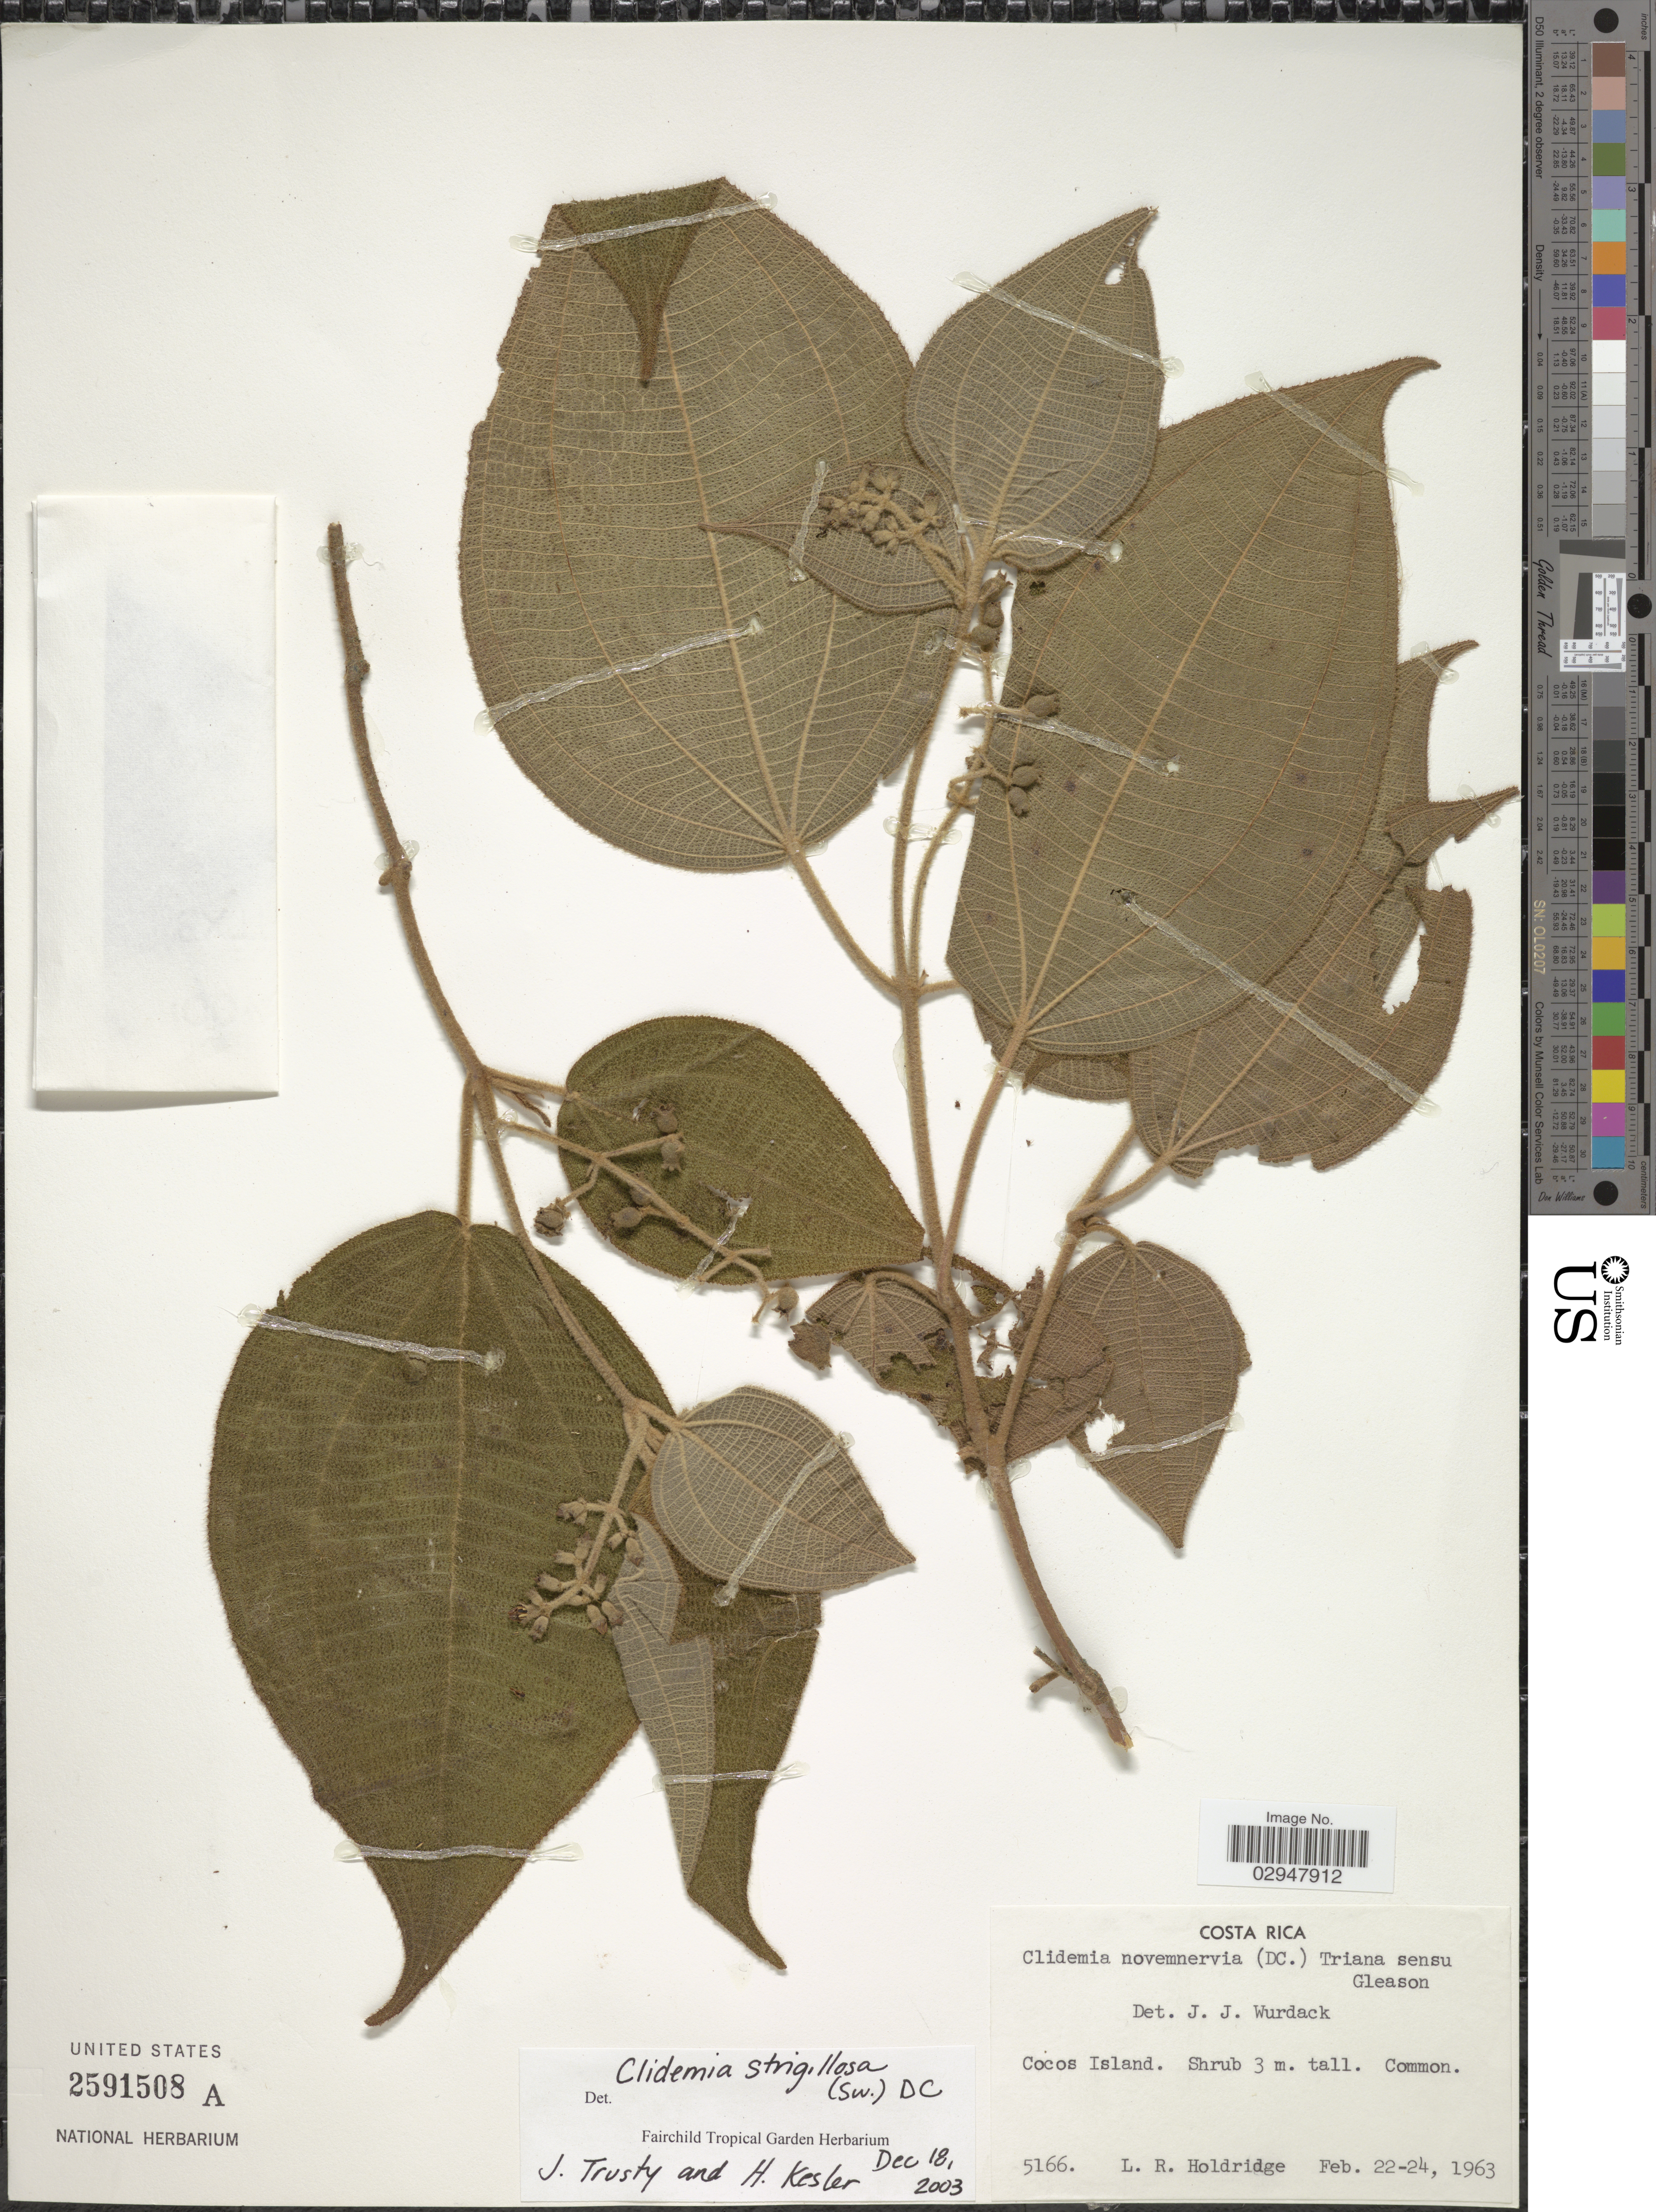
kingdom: Plantae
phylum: Tracheophyta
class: Magnoliopsida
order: Myrtales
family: Melastomataceae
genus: Clidemia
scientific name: Clidemia novemnervia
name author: (DC.) Triana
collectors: L. Holdridge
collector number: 5166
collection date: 1963-02-22/1963-02-24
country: Costa Rica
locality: Cocos Island.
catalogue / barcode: US 2591508A